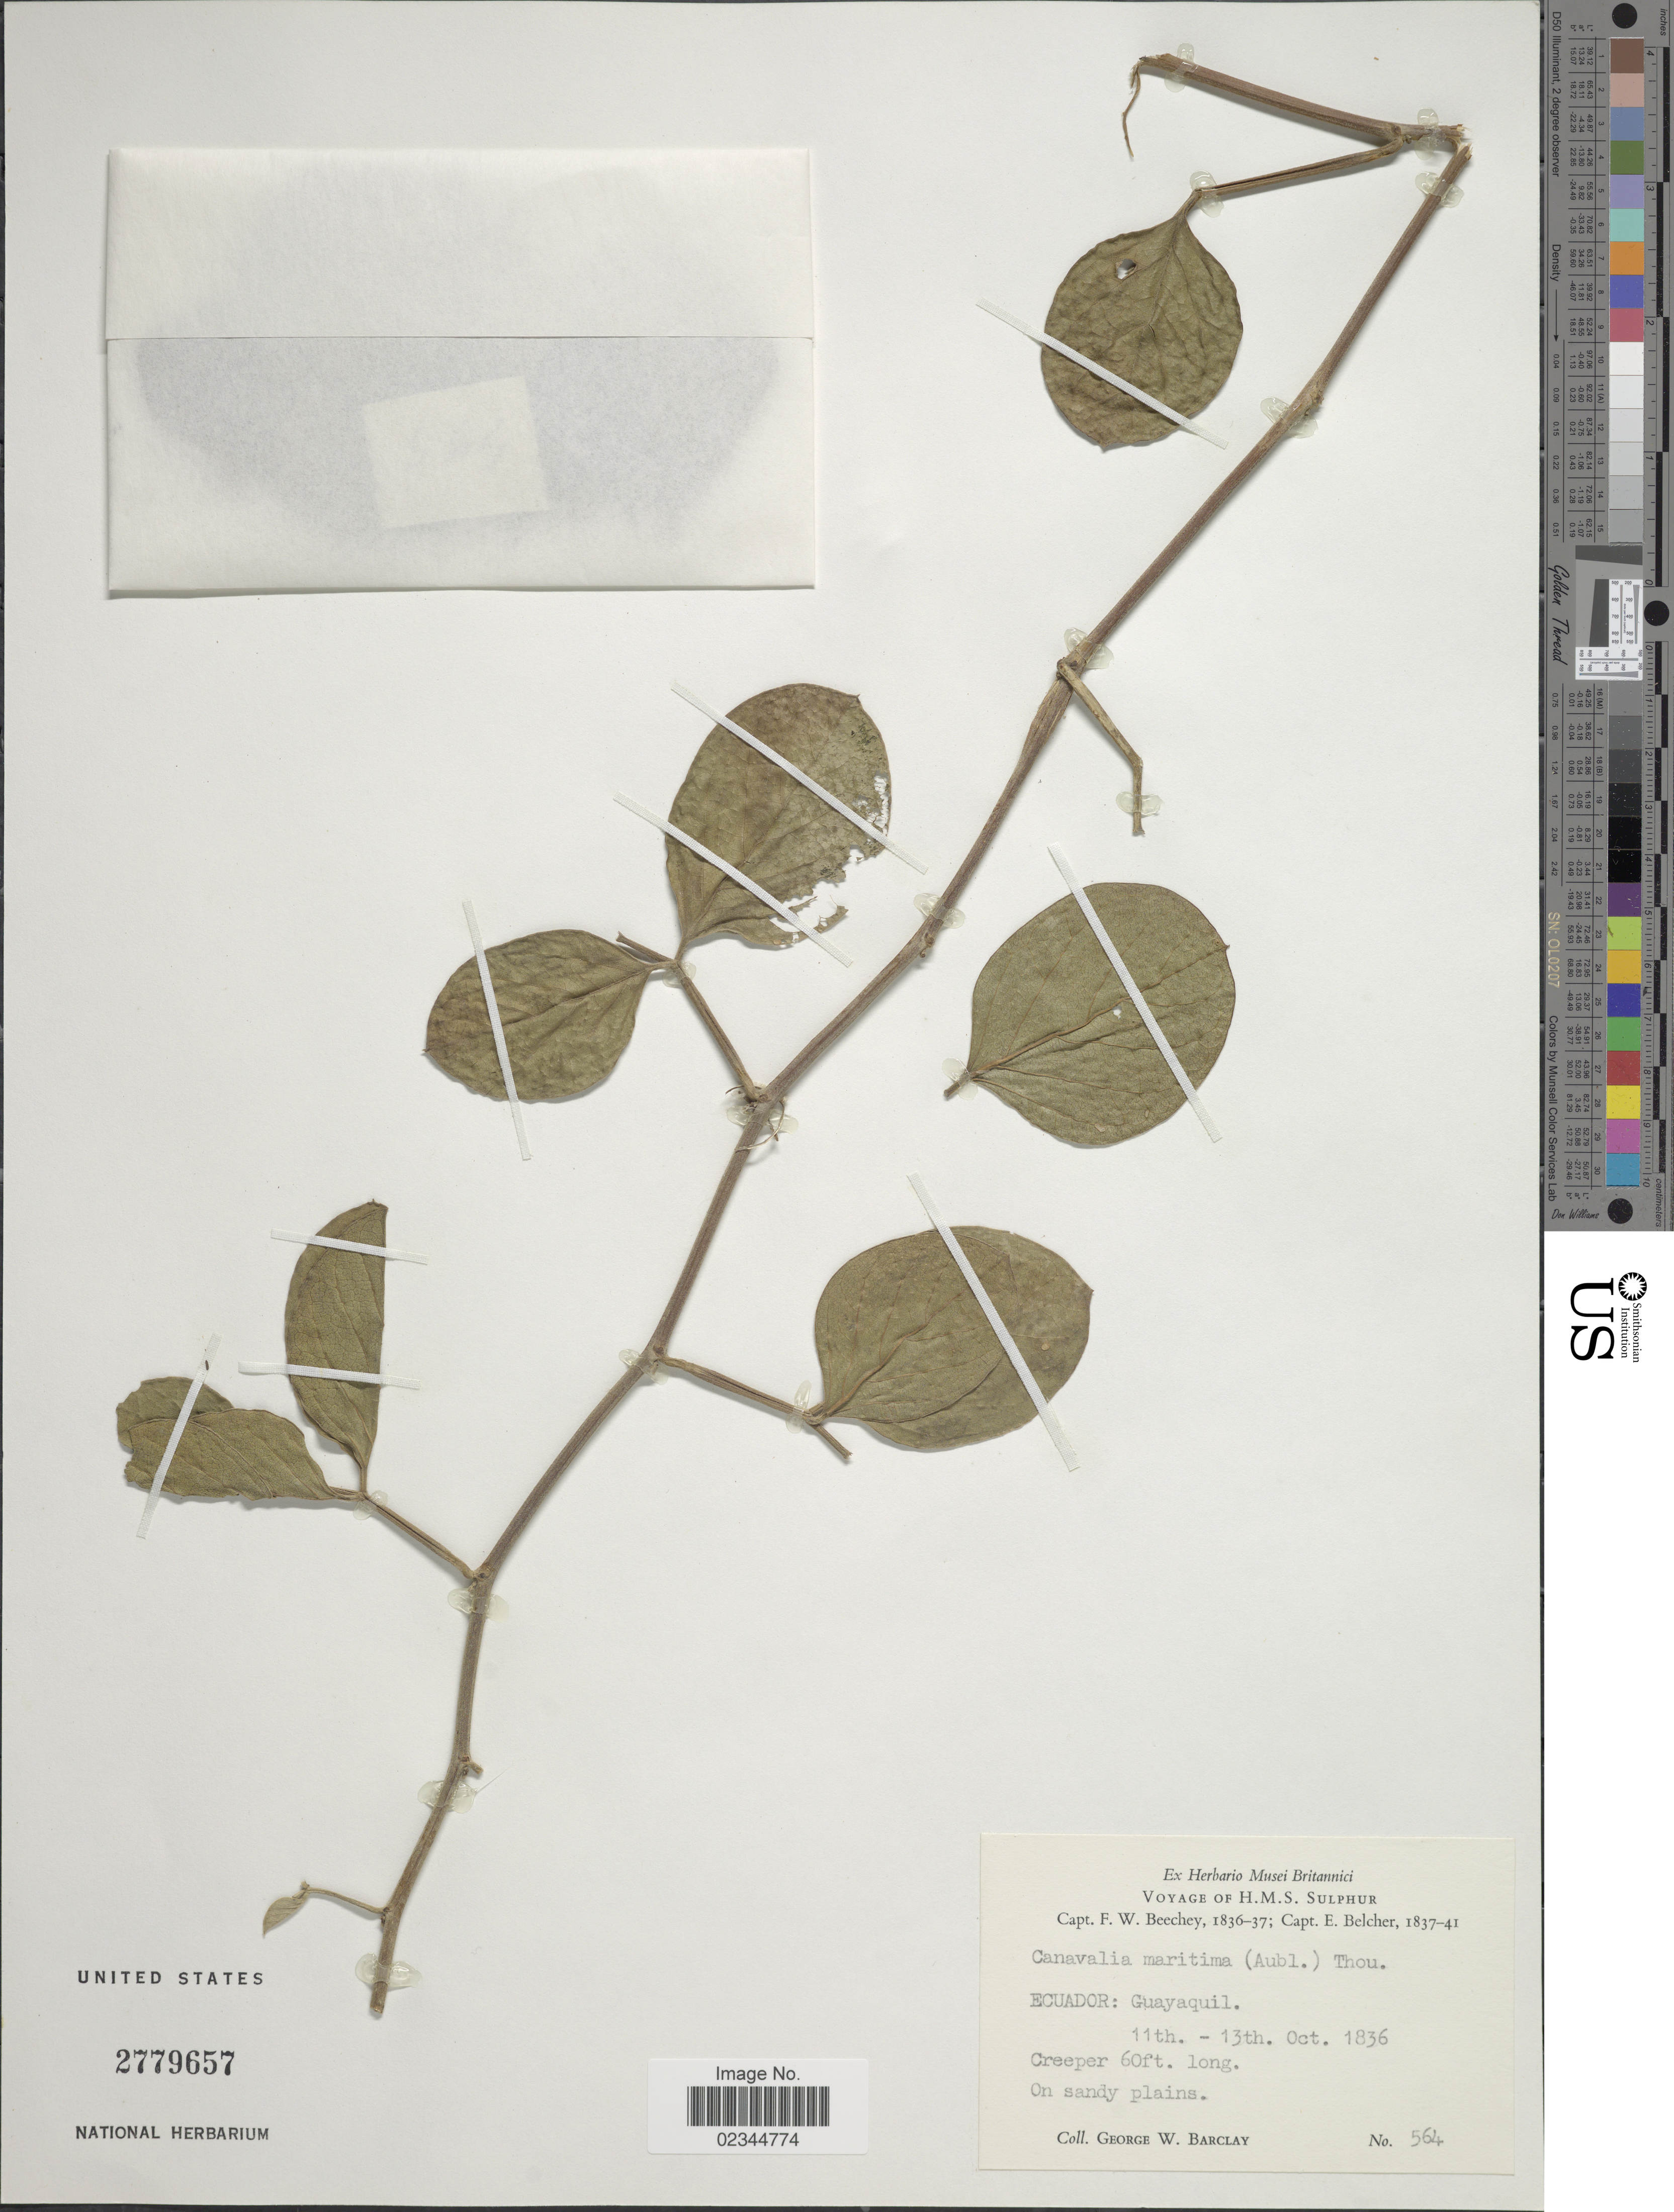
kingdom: Plantae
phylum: Tracheophyta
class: Magnoliopsida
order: Fabales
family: Fabaceae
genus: Canavalia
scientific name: Canavalia rosea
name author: (Sw.) DC.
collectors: G. W. Barclay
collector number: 564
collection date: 1836-10-11/1836-10-13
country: Ecuador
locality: Guayaquil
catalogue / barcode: US 2779657